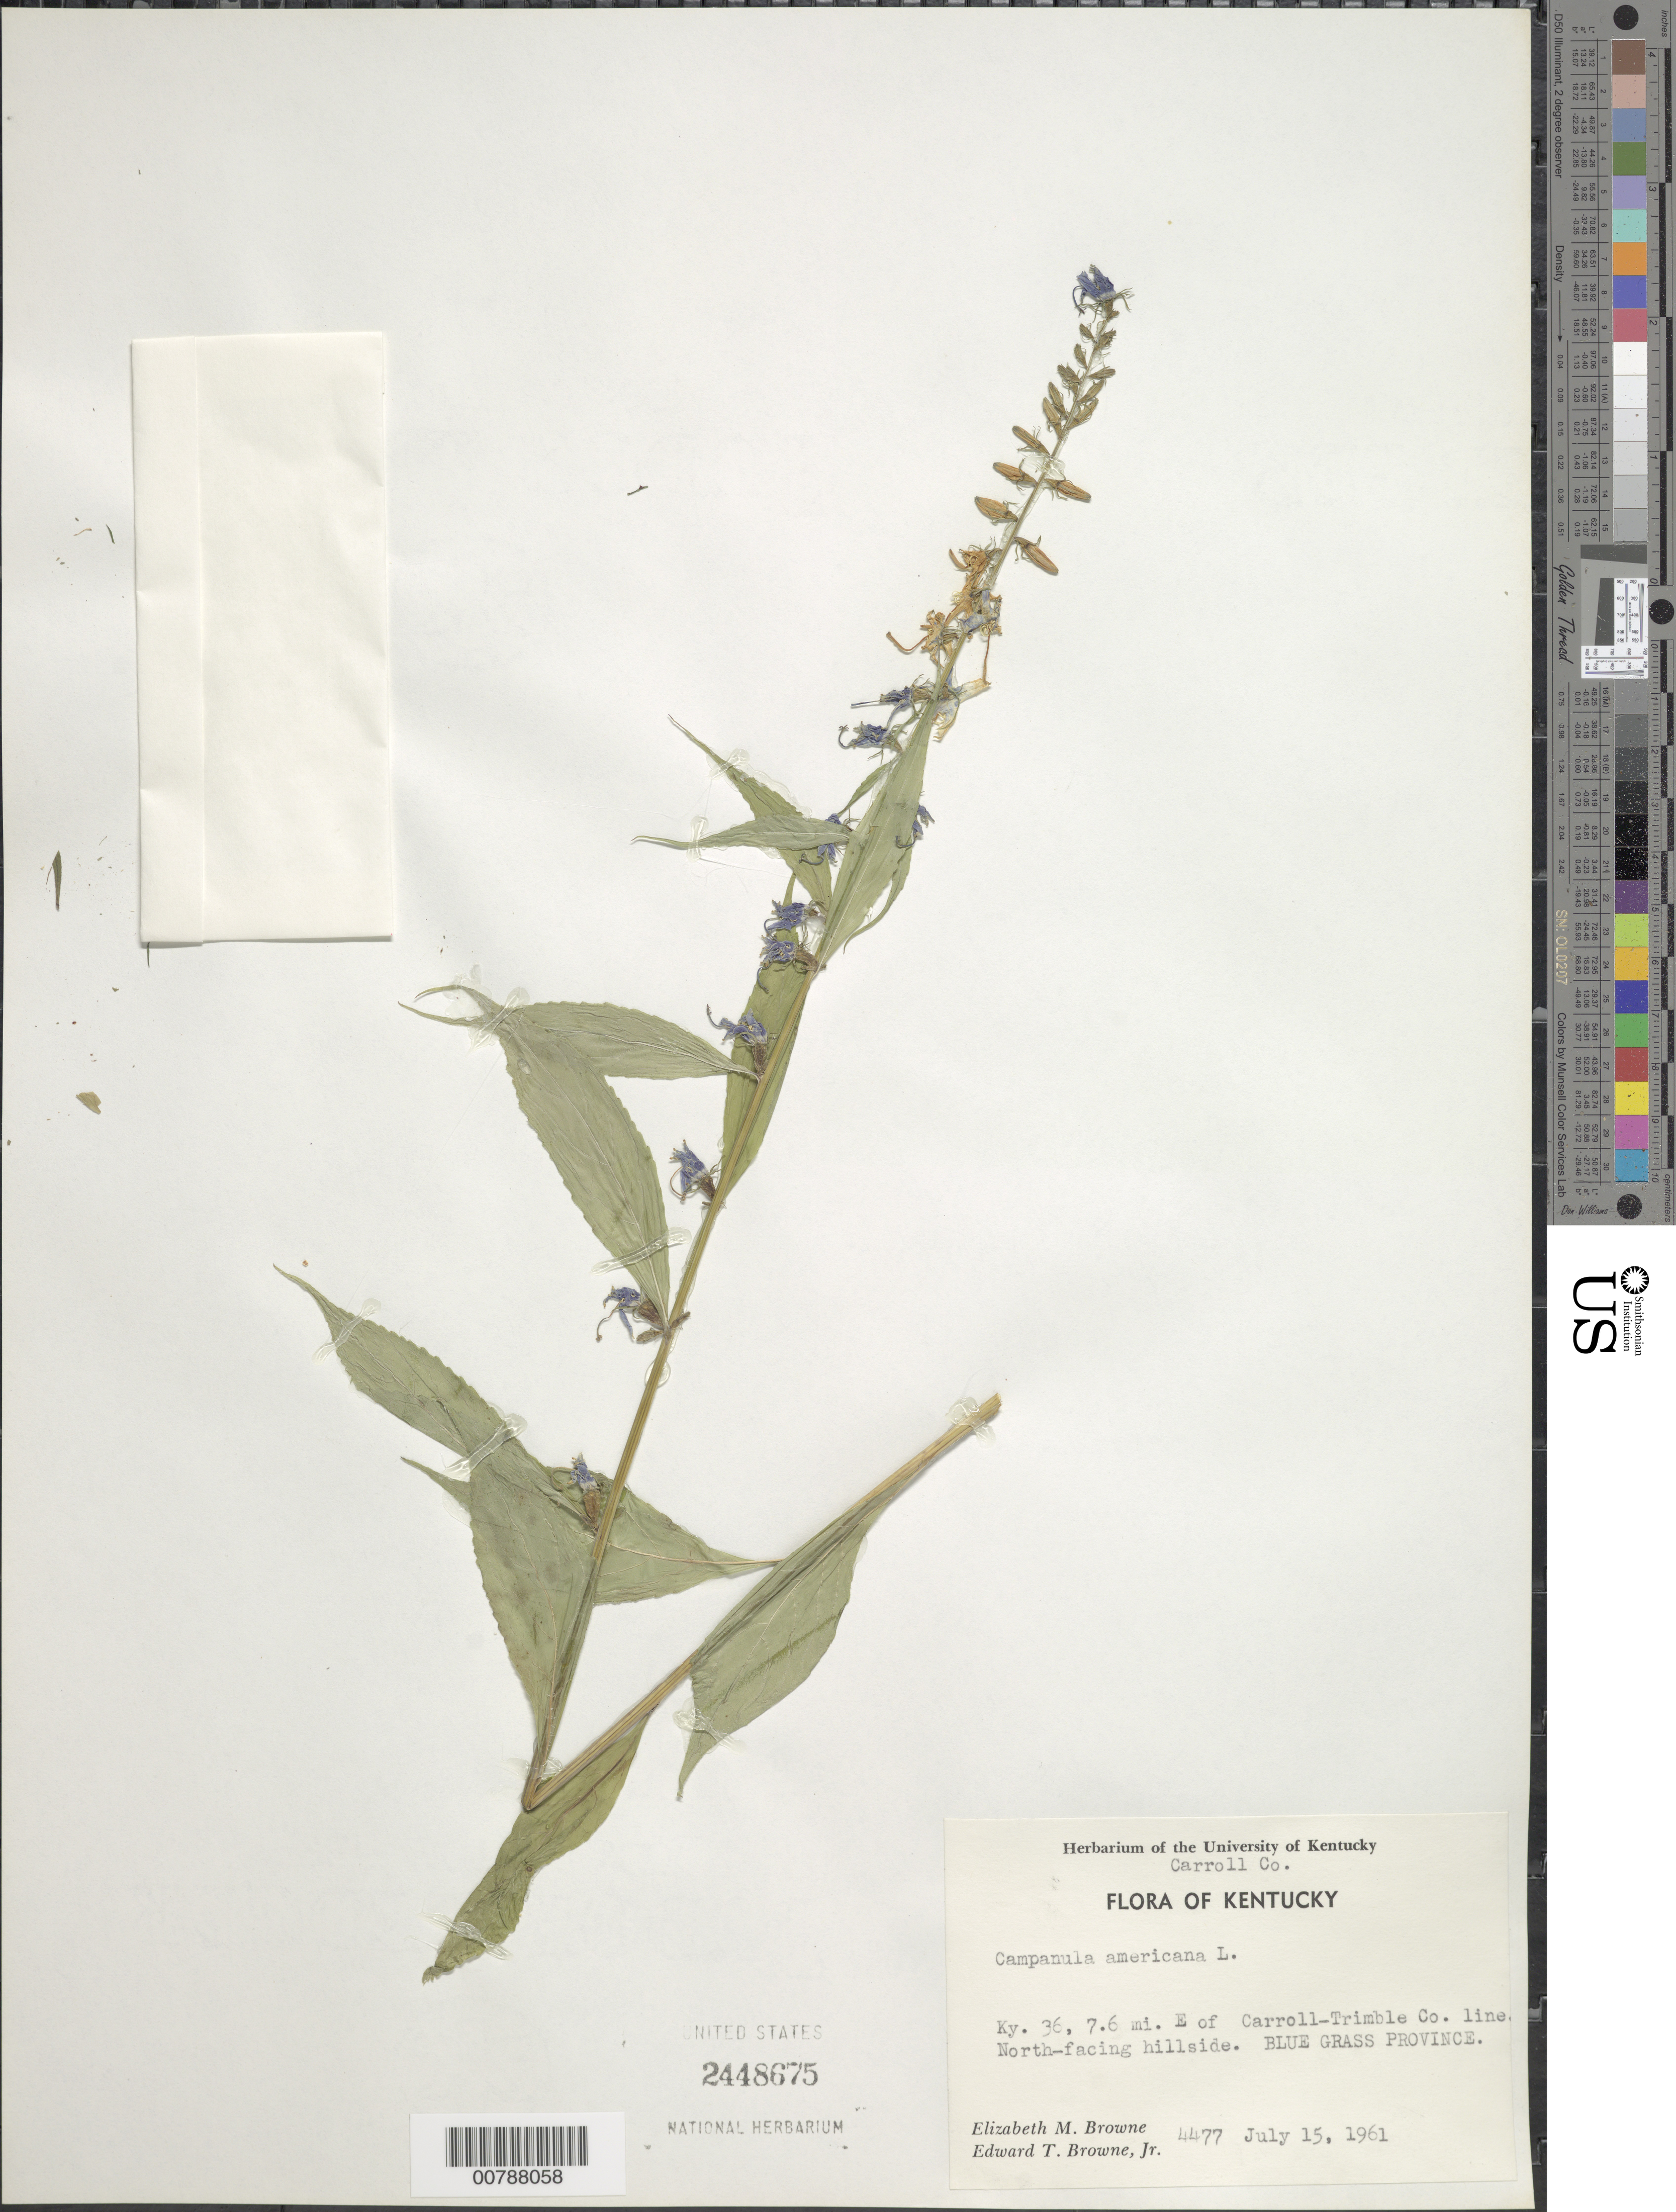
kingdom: Plantae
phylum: Tracheophyta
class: Magnoliopsida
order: Asterales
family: Campanulaceae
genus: Campanula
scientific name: Campanula americana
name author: L.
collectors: E. M. Browne & E. Browne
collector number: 4477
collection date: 1961-07-15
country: United States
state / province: Kentucky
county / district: Carroll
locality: Ky. 36, 7.6 mi. E of Carroll-Trimble Co. line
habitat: North-facing hillside.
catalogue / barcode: US 2448675